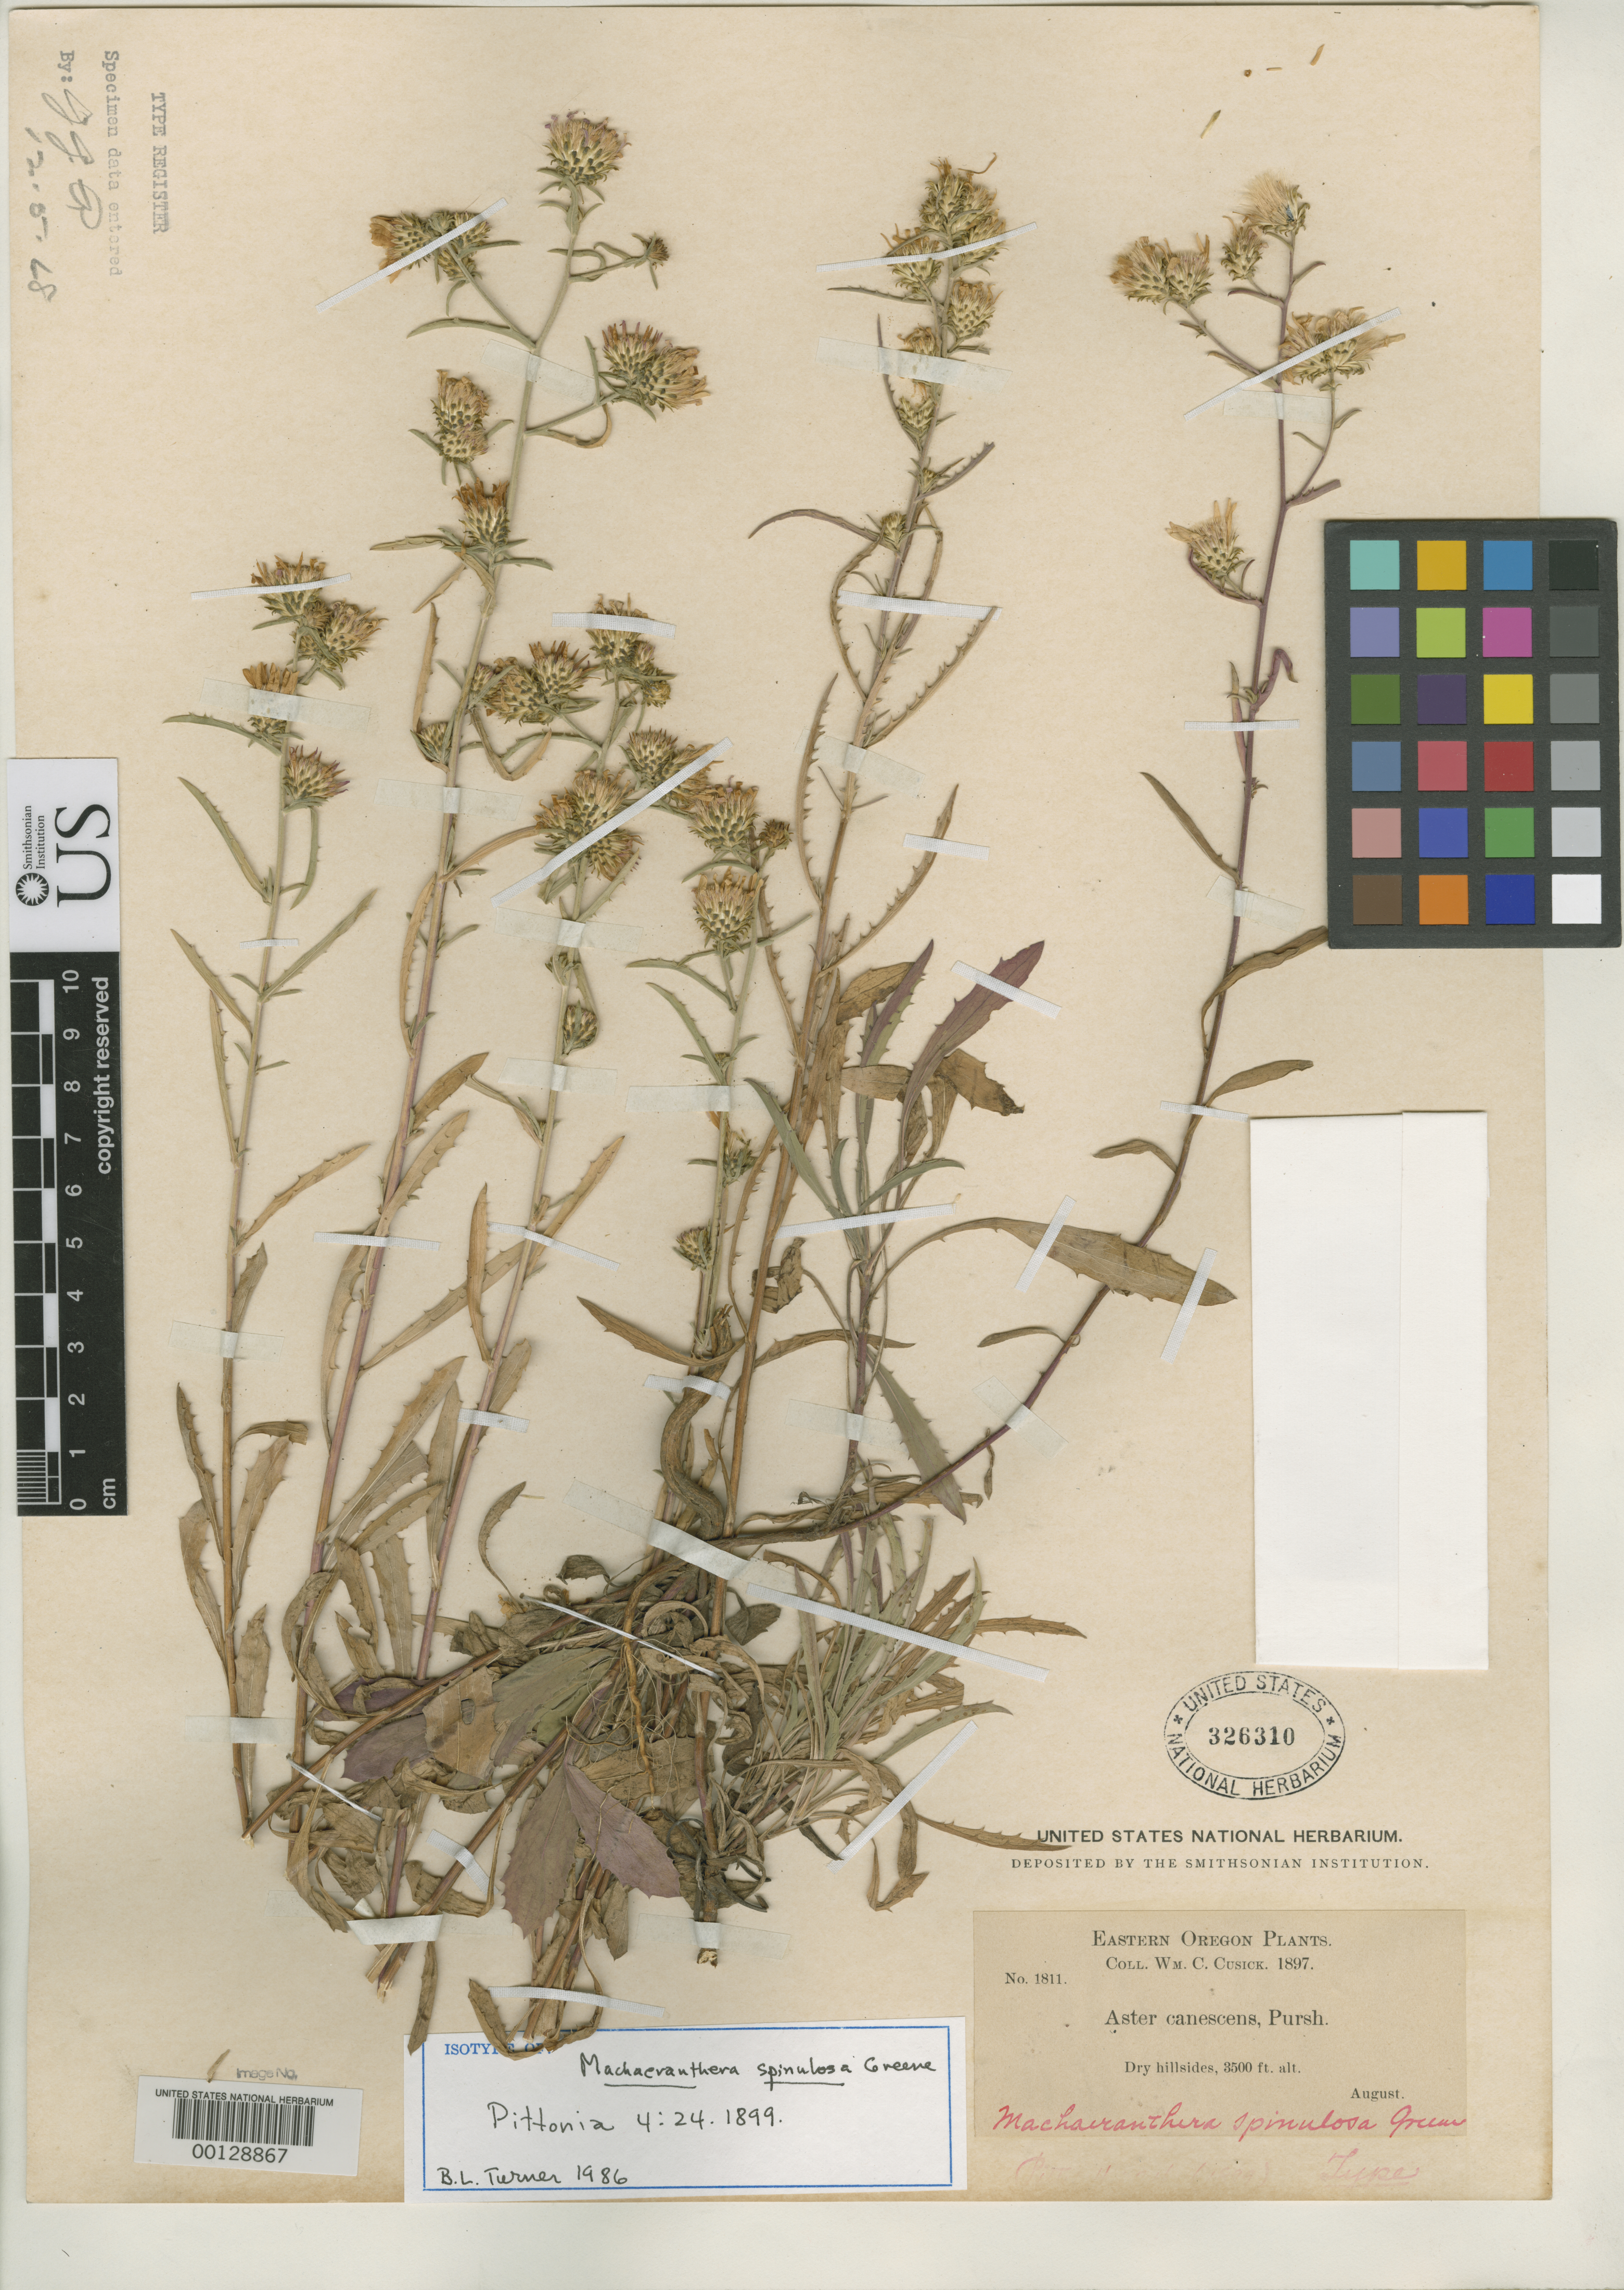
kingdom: Plantae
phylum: Tracheophyta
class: Magnoliopsida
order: Asterales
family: Asteraceae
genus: Machaeranthera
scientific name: Machaeranthera spinulosa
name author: Greene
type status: Isotype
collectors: W. C. Cusick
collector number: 1811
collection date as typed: Aug 1897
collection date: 1897-08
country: United States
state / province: Oregon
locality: Eastern Oregon.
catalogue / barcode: US 326310